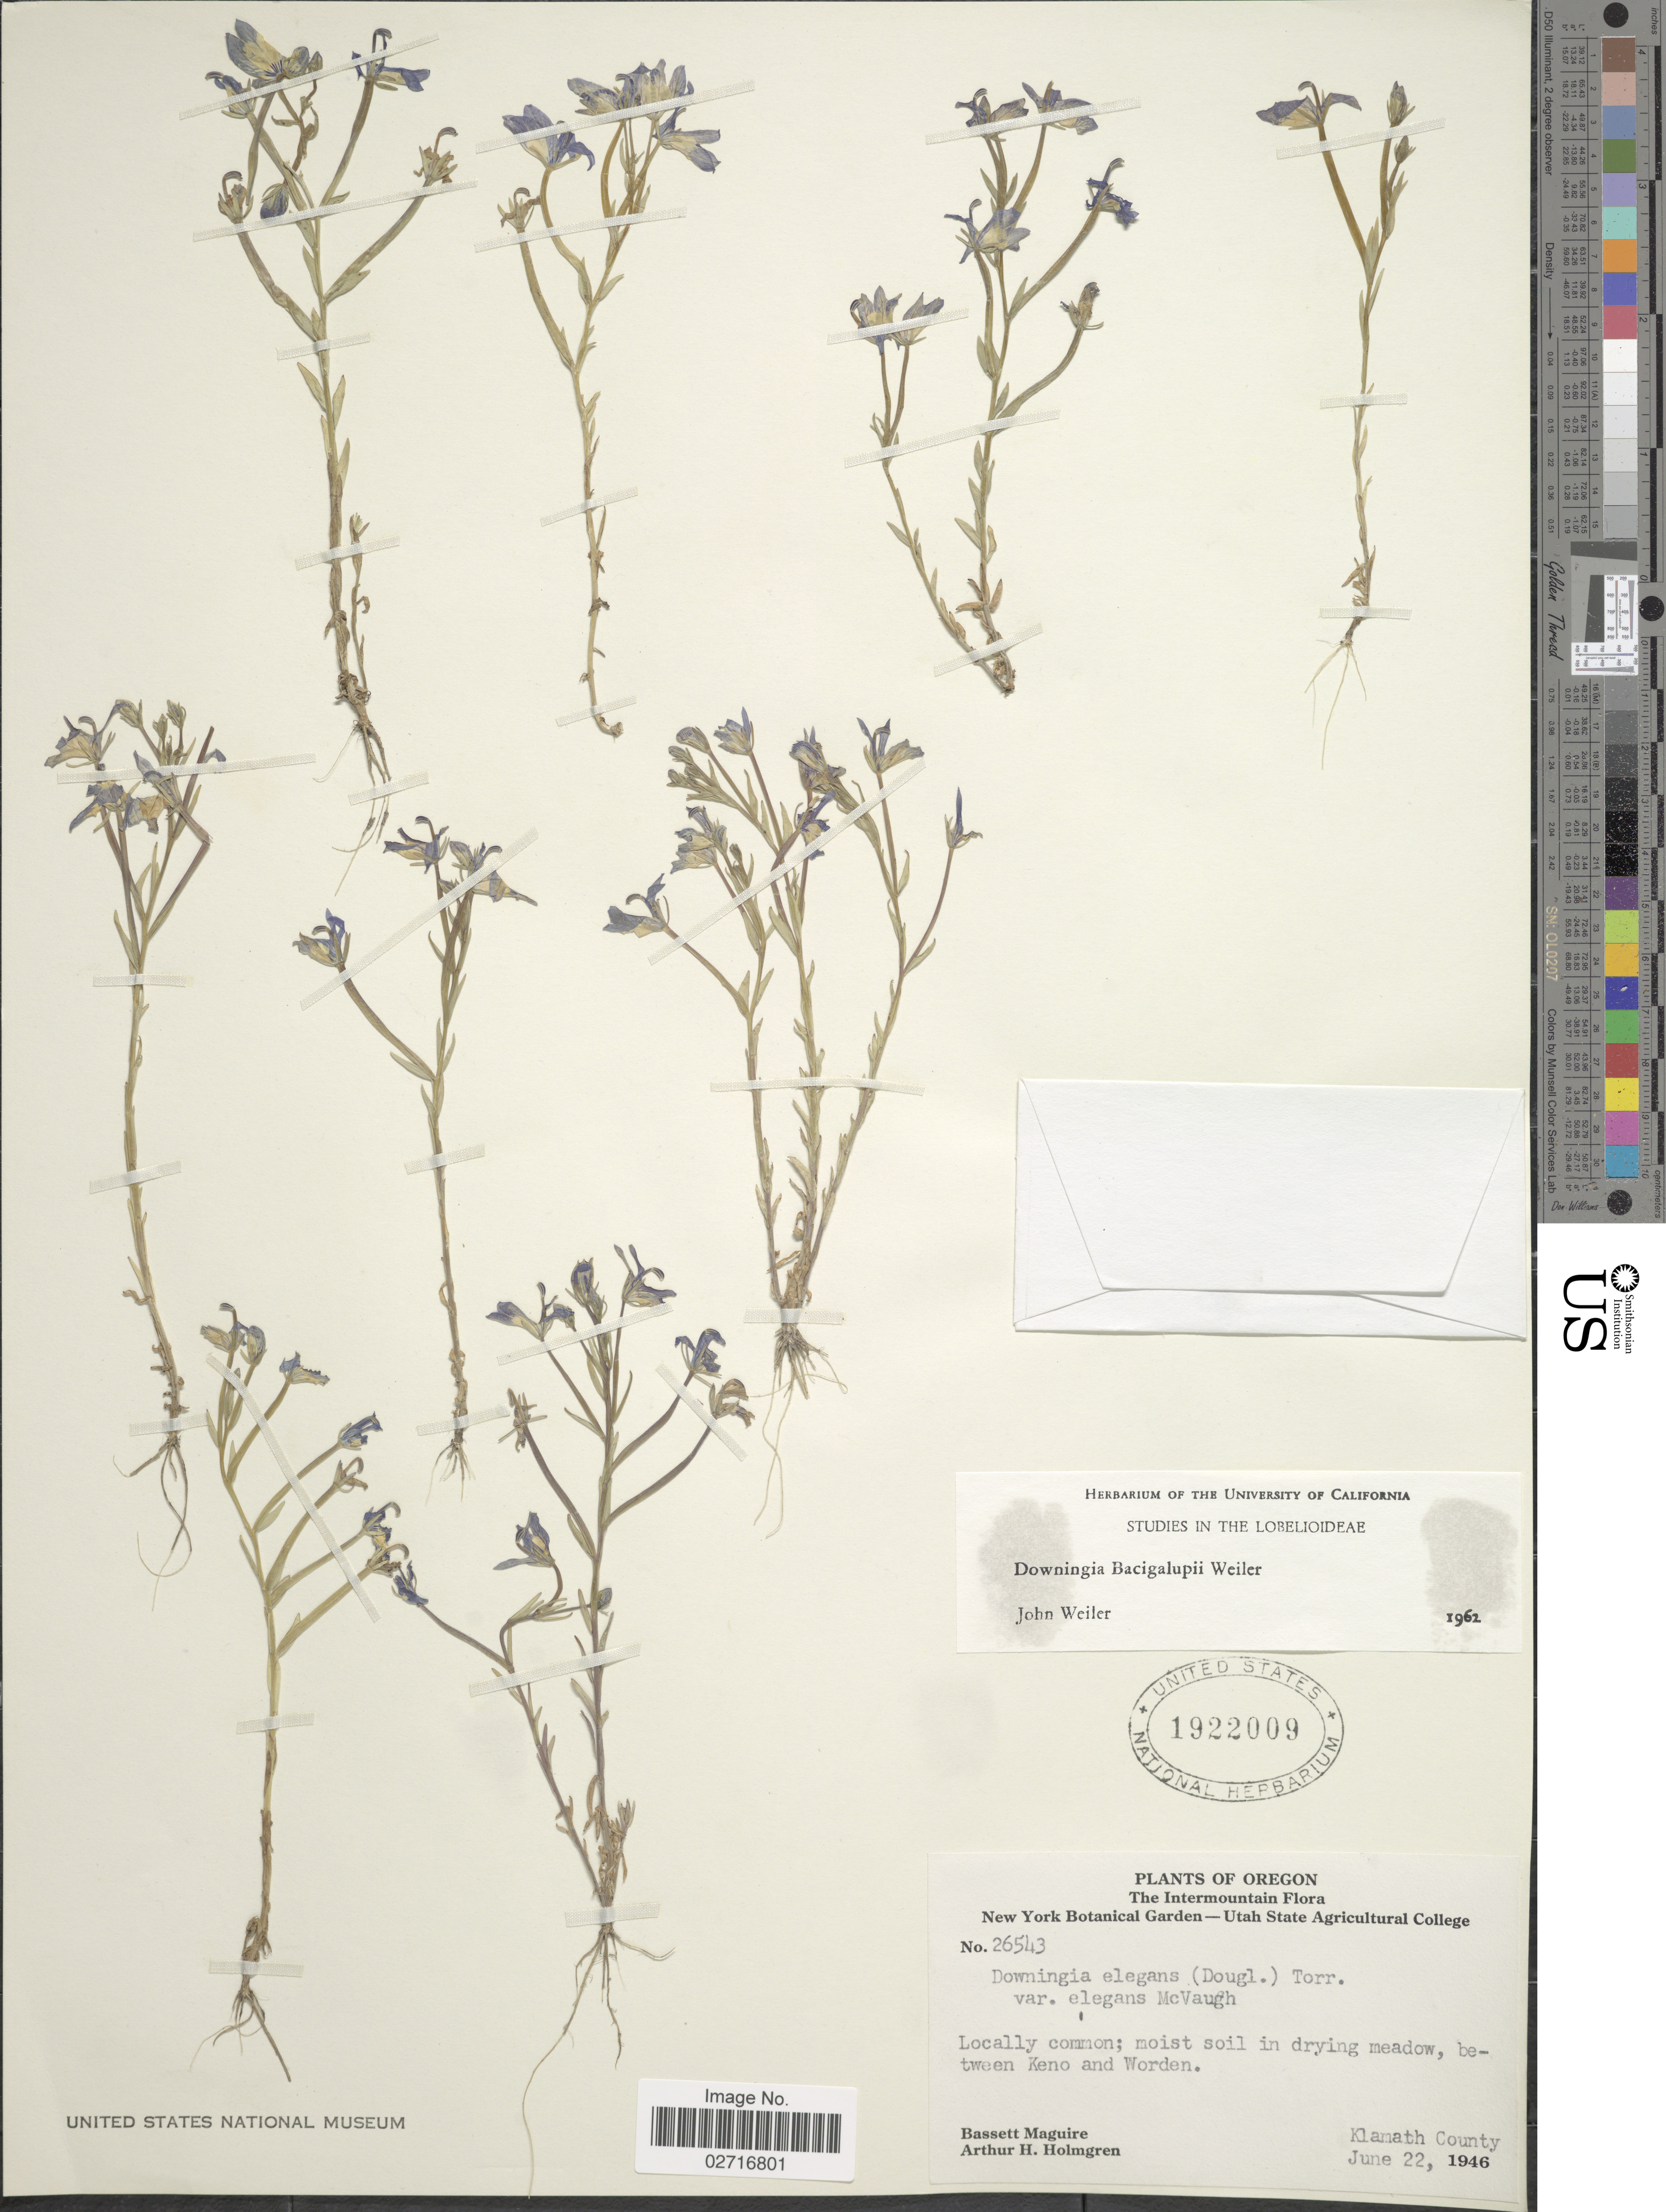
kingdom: Plantae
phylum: Tracheophyta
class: Magnoliopsida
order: Asterales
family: Campanulaceae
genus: Downingia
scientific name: Downingia bacigalupii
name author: Weiler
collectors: B. Maguire & A. H. Holmgren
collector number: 26543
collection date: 1946-06-22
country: United States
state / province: Oregon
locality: The Intermountain Flora, locally common, moist soil in drying meadow, between Keno and Worden, Klamath County.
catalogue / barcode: US 1922009